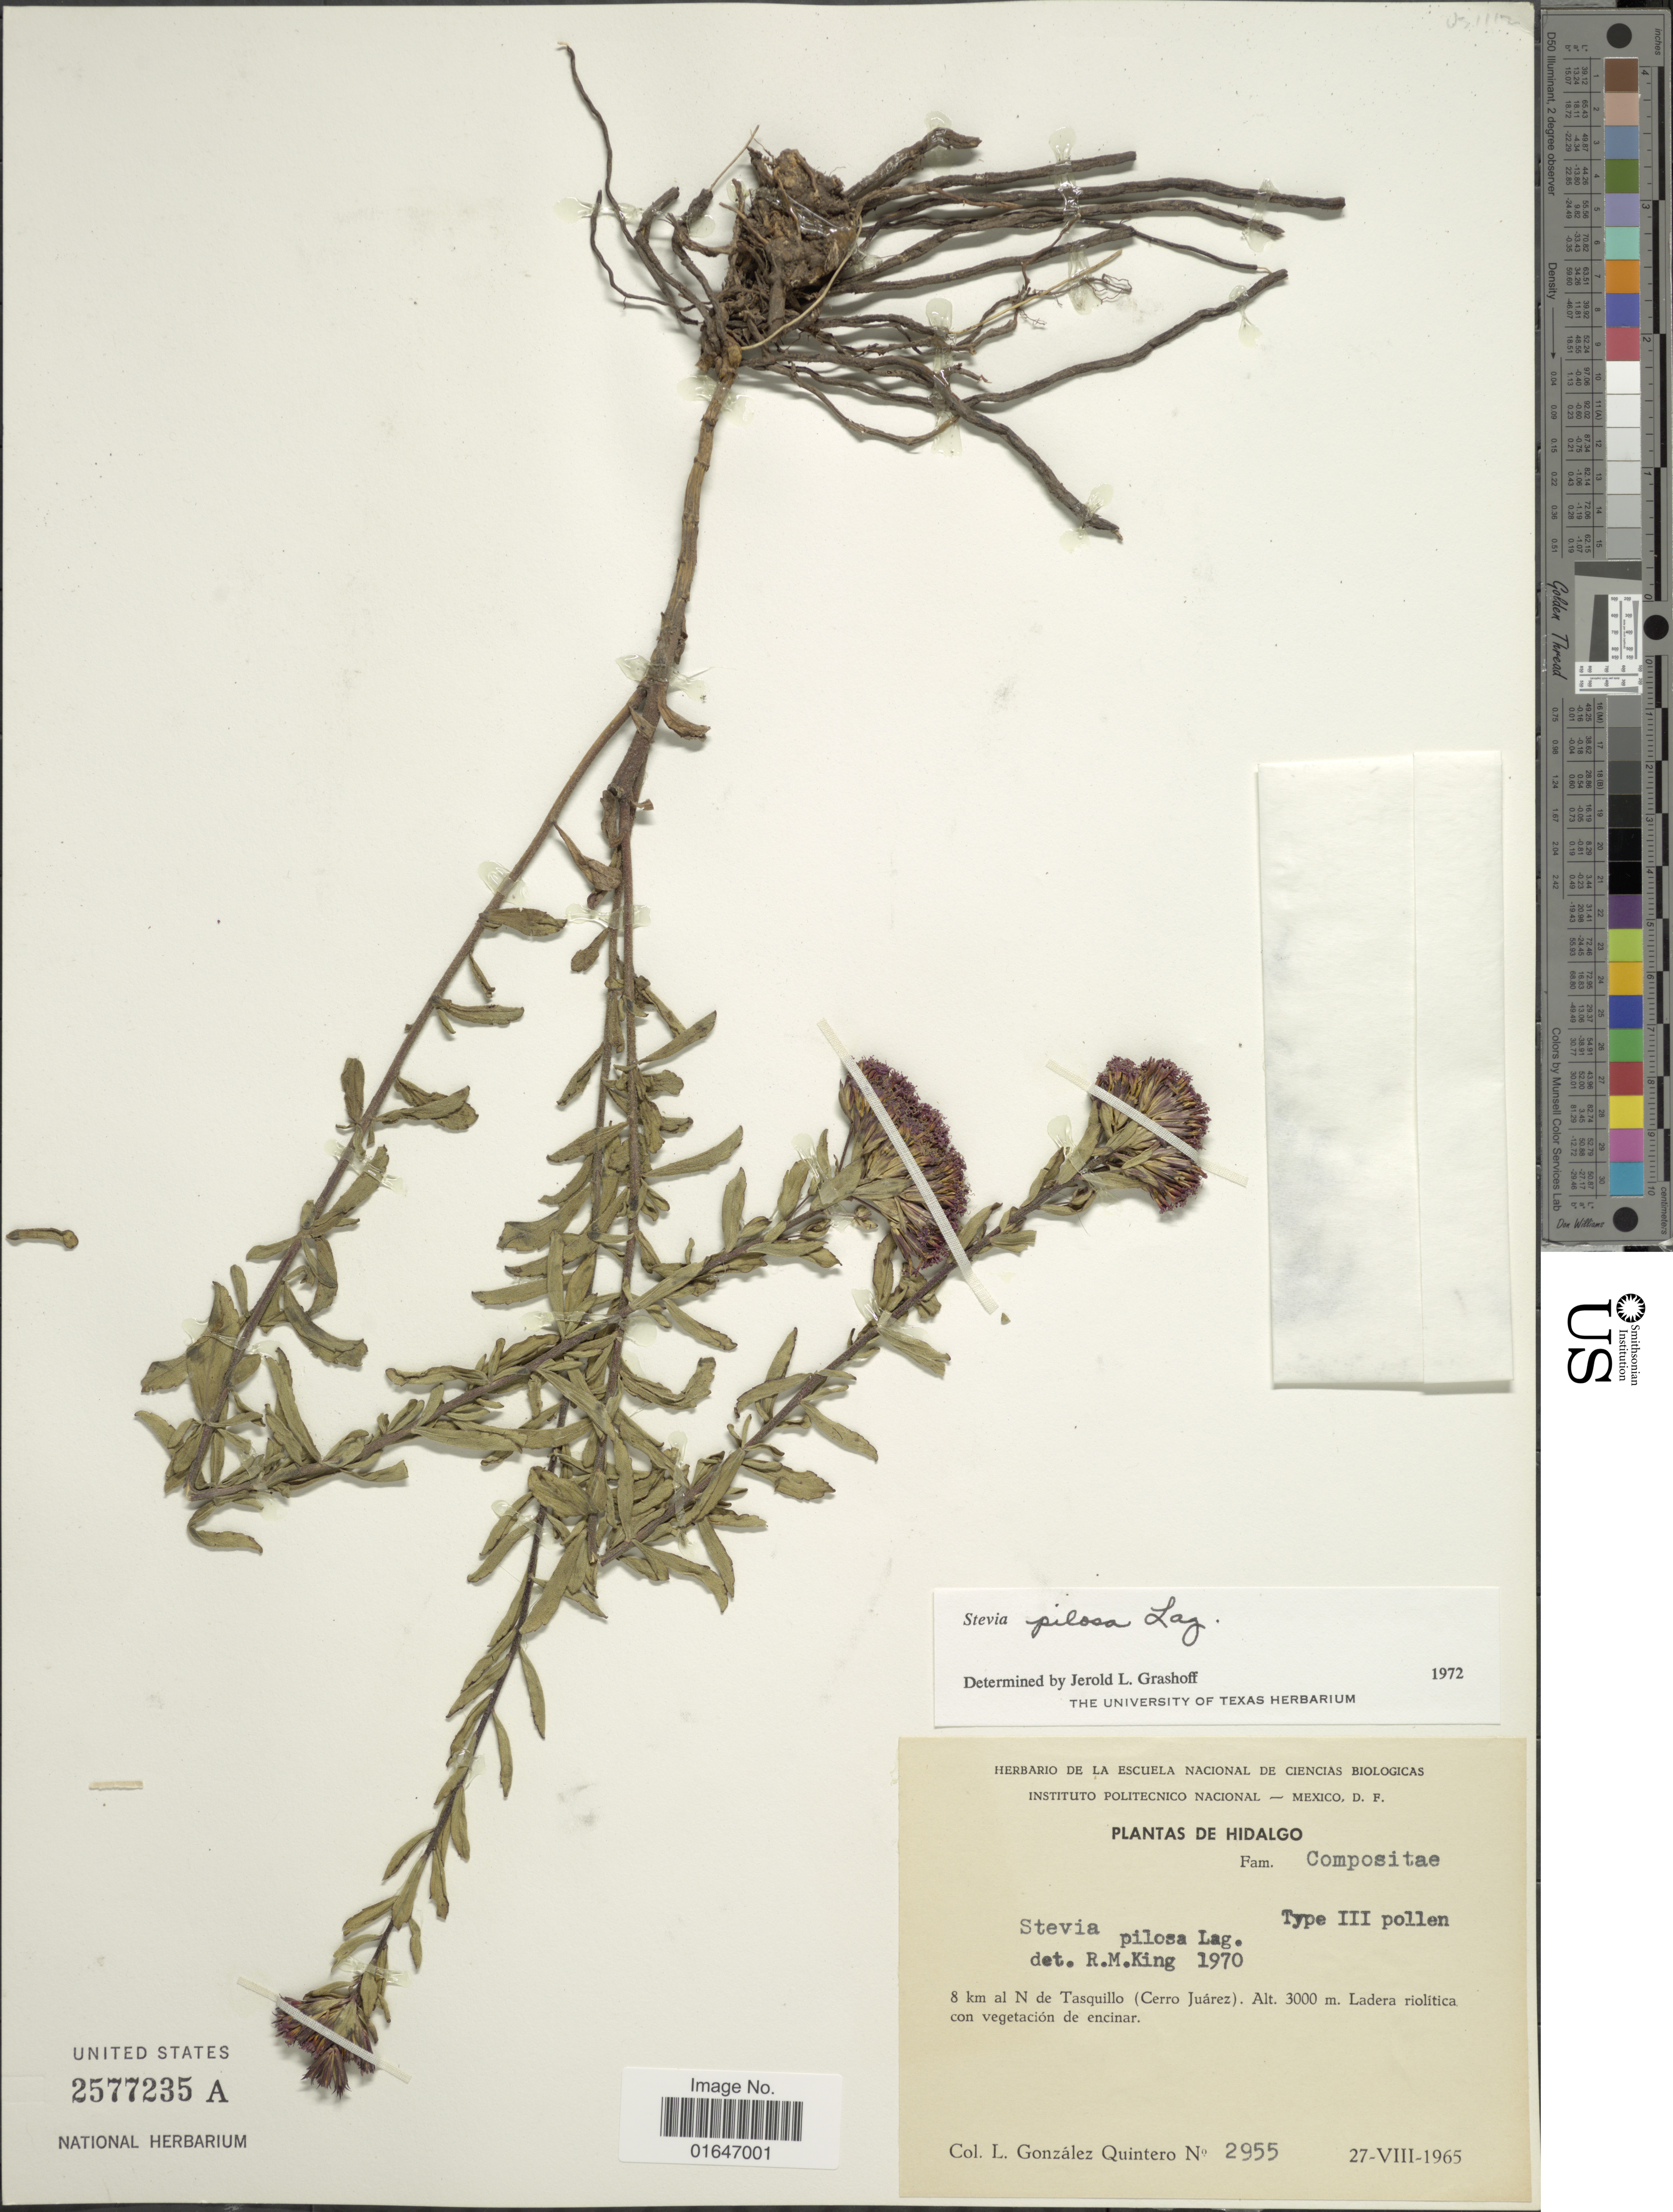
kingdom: Plantae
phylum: Tracheophyta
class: Magnoliopsida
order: Asterales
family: Asteraceae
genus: Stevia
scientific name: Stevia pilosa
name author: Lag.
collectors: L. González Q.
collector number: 2955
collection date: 1965-08-27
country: Mexico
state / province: Hidalgo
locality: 8 km al N de Tasquillo (Cerro Juárez).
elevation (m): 3000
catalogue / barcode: US 2577235A